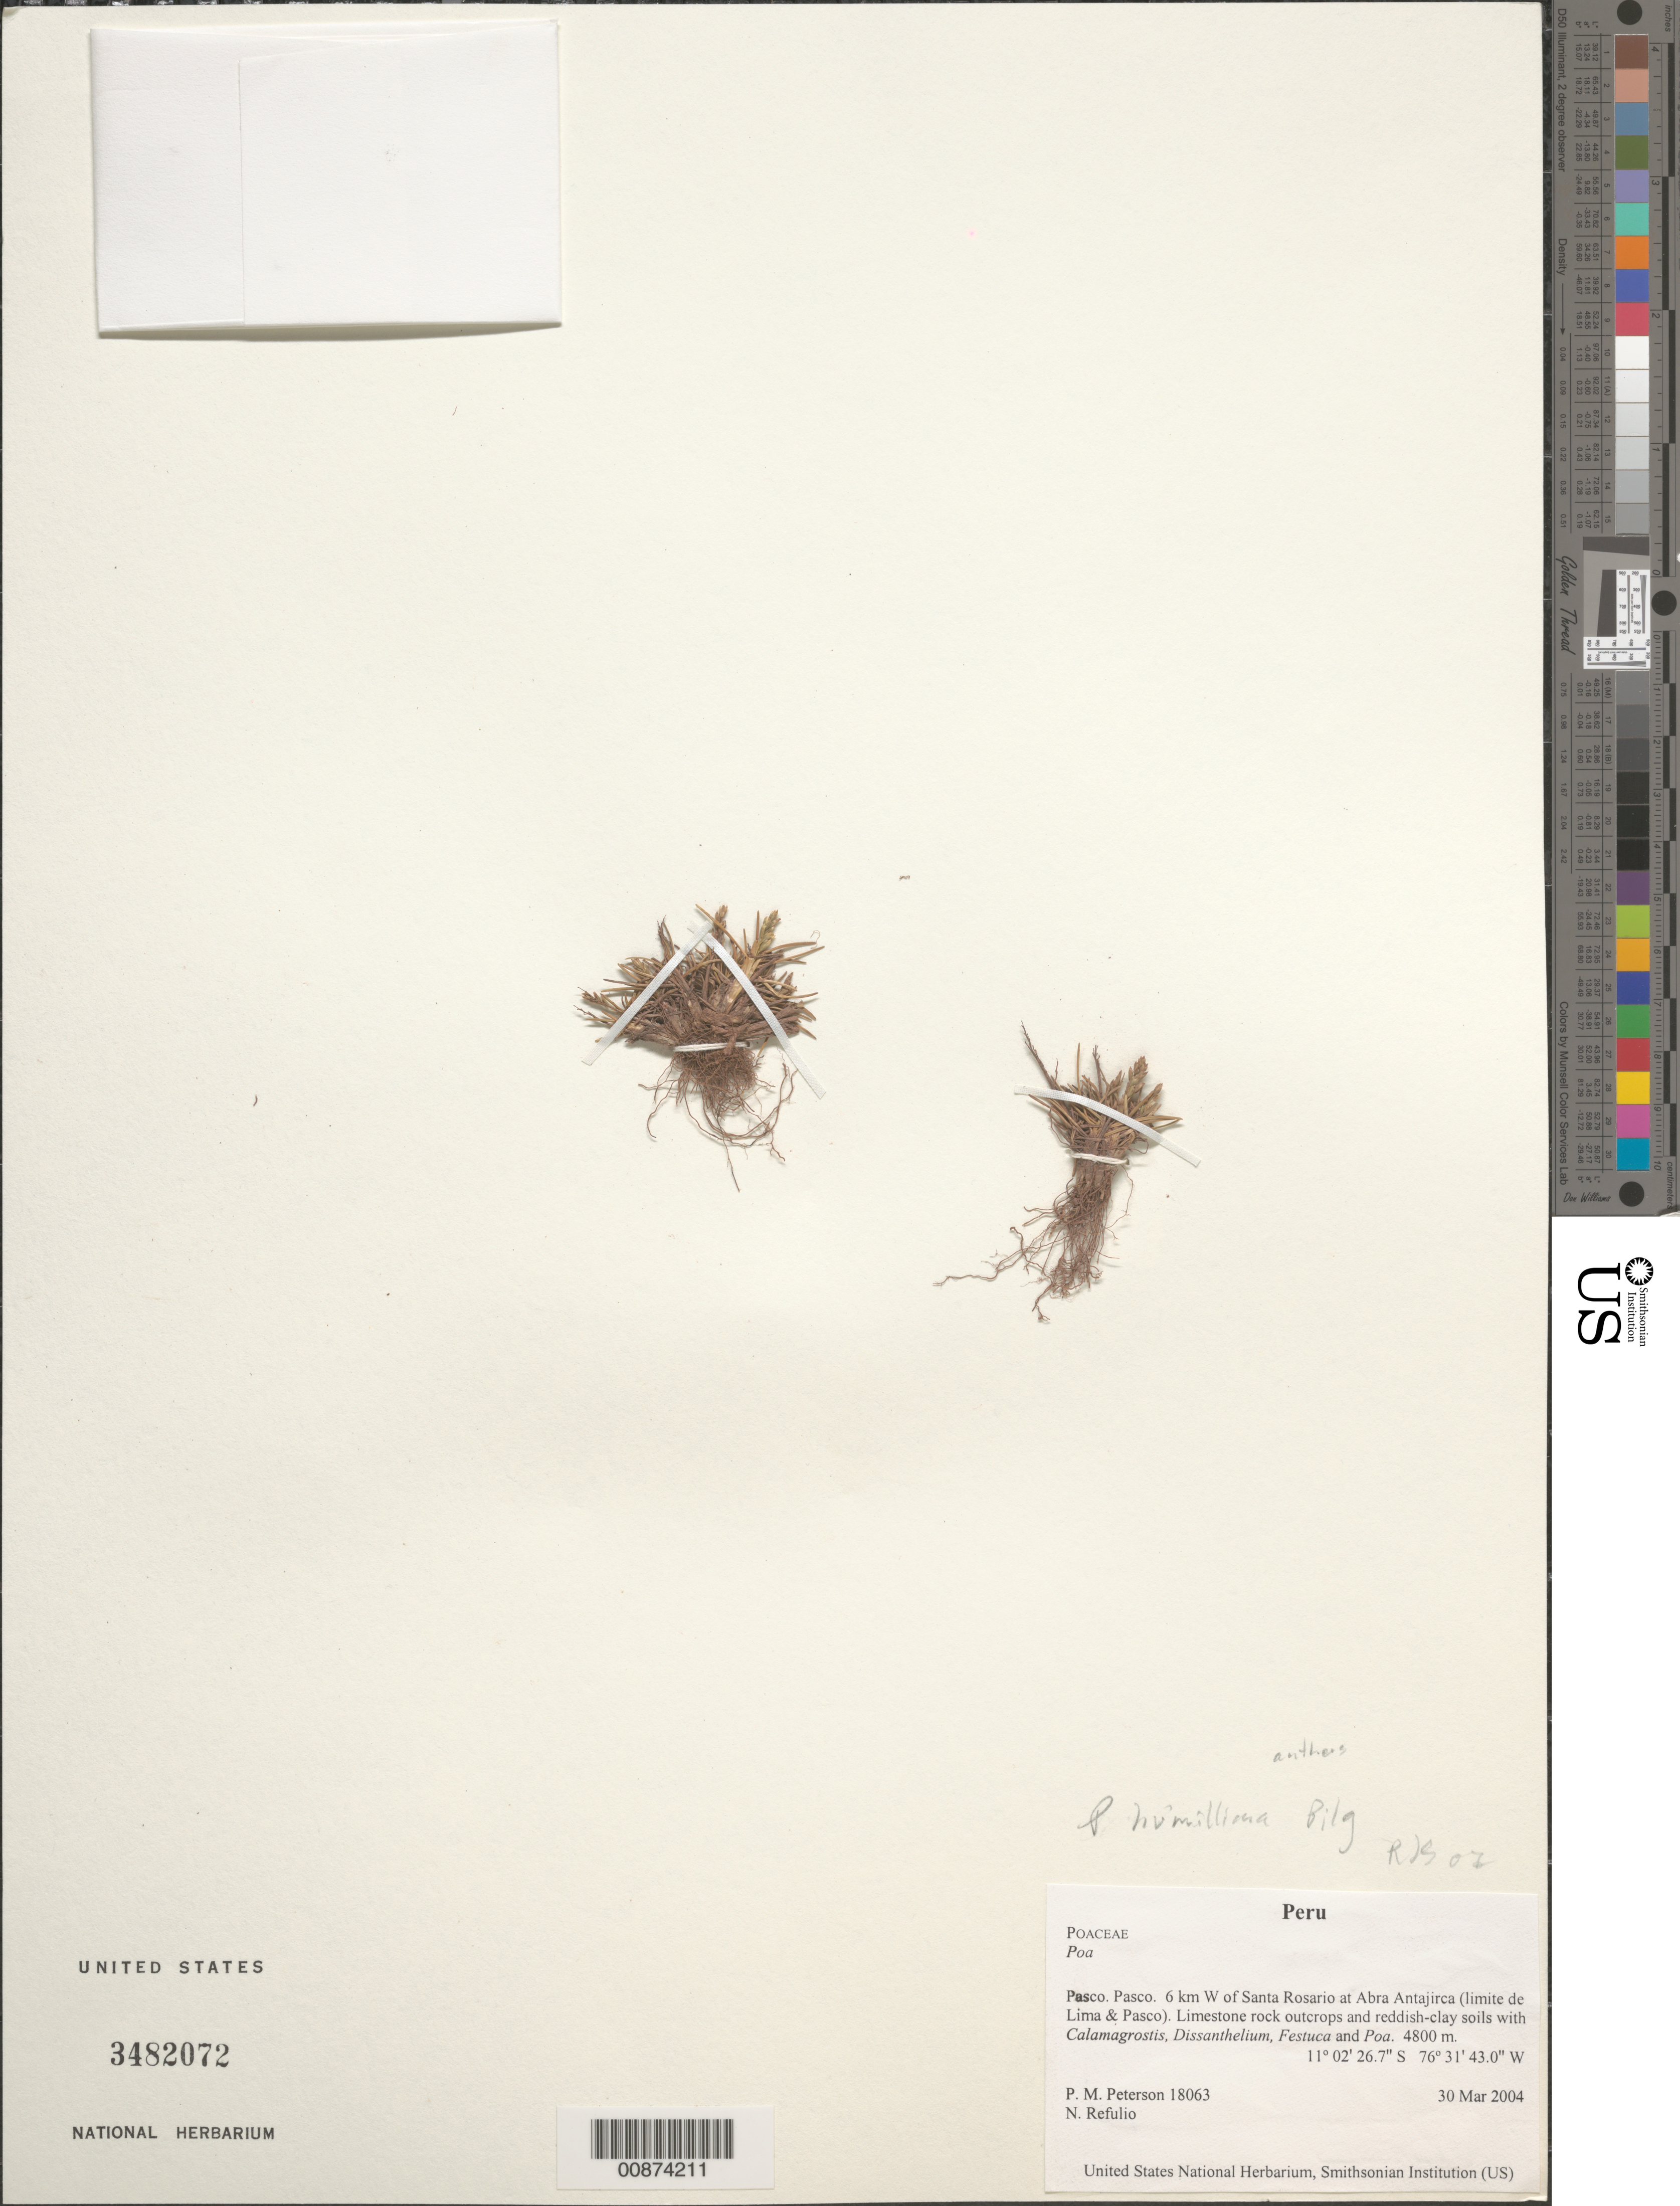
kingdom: Plantae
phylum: Tracheophyta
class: Liliopsida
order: Poales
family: Poaceae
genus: Poa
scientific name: Poa humillima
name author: Pilg.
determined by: Soreng, Robert J., Research Associate (BOT), Smithsonian Institution - National Museum of Natural History (UNITED STATES)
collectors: P. M. Peterson & N. Refulio-Rodríguez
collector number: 18063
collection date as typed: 30 Mar 2004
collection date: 2004-03-30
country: Peru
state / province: Pasco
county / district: Pasco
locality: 6 km W of Santa Rosario at Abra Antajirca (limite de Lima & Pasco). Limestone rock outcrops and reddish-clay soils with Calamagrostis, Dissanthelium, Festuca and Poa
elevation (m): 4800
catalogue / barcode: US 3482072